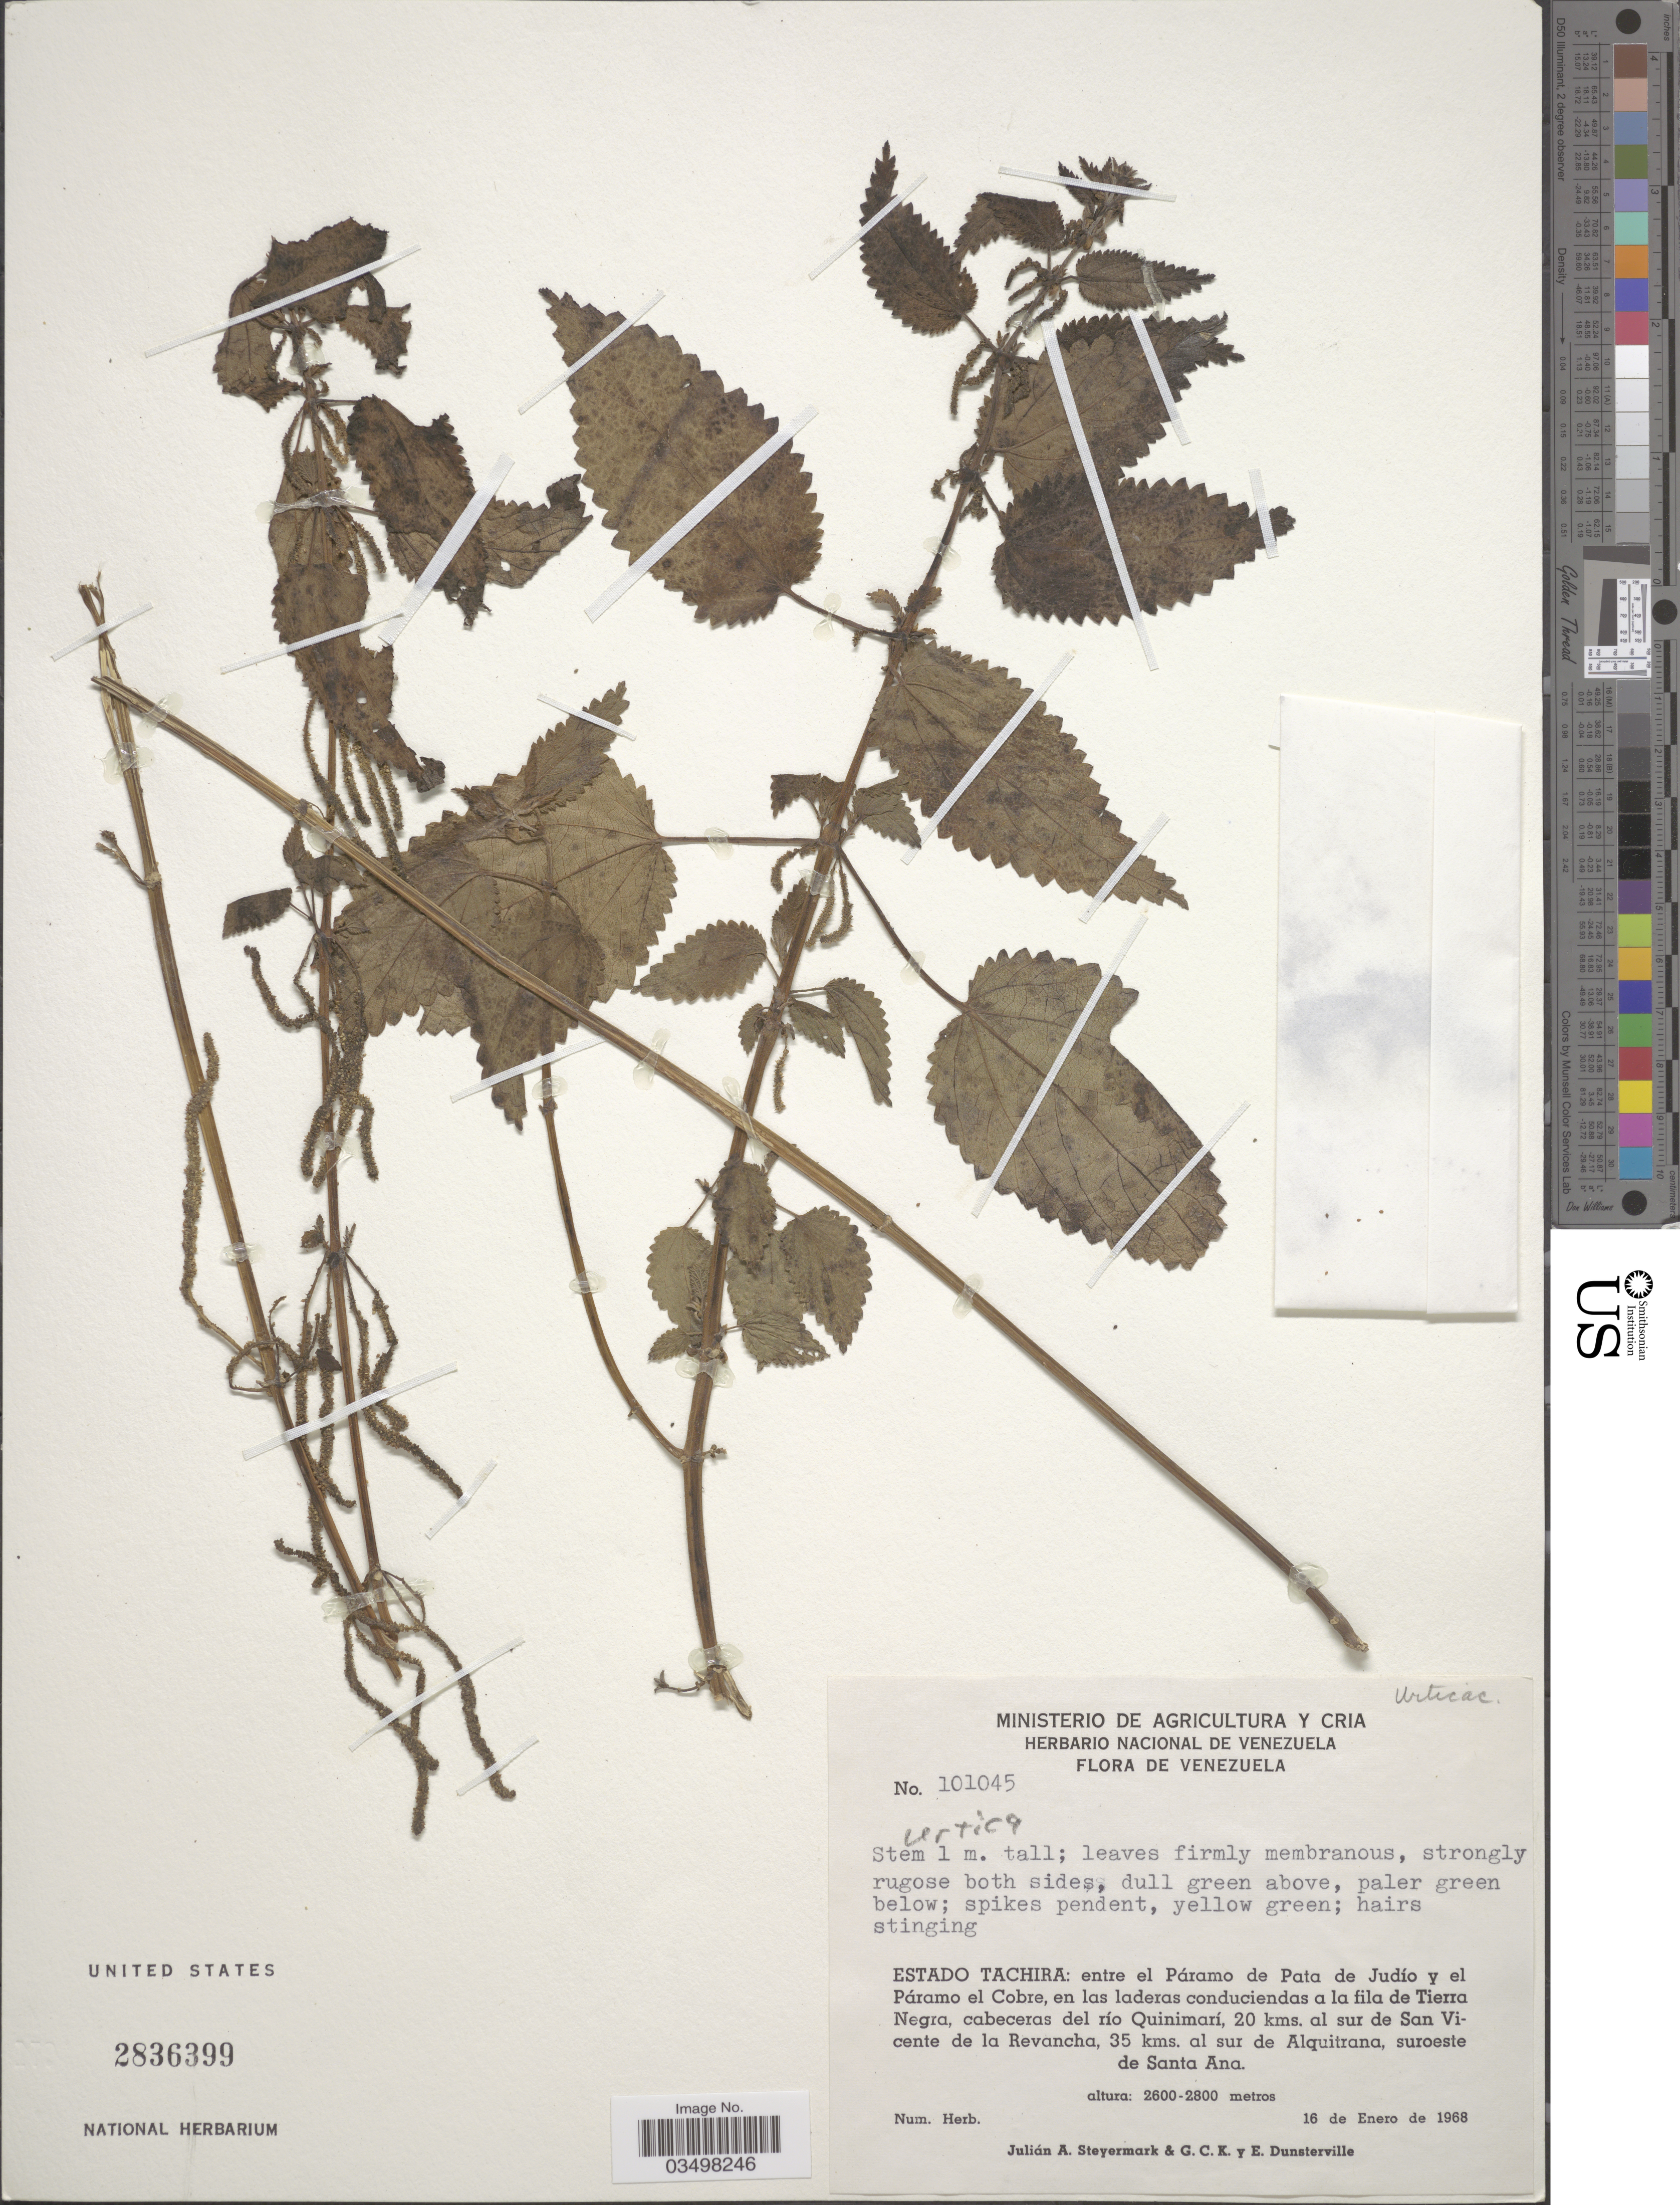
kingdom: Plantae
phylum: Tracheophyta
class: Magnoliopsida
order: Rosales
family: Urticaceae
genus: Urtica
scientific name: Urtica sp.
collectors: J. Steyermark, G. C. K. Dunsterville & E. Dunsterville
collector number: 101045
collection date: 1968-01-16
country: Venezuela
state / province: Tachira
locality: Entre el Páramo de Pata de Judío y el Páramo el Cobre, en las laderas conduciendas a la fila de Tierra Negra, cabeceras del río Quinimarí, 20 kms. al sur de San Vicente de la Revancha, 35 kms. al sur de Alquitrana, suroeste de Santa Ana.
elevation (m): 2600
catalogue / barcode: US 2836399